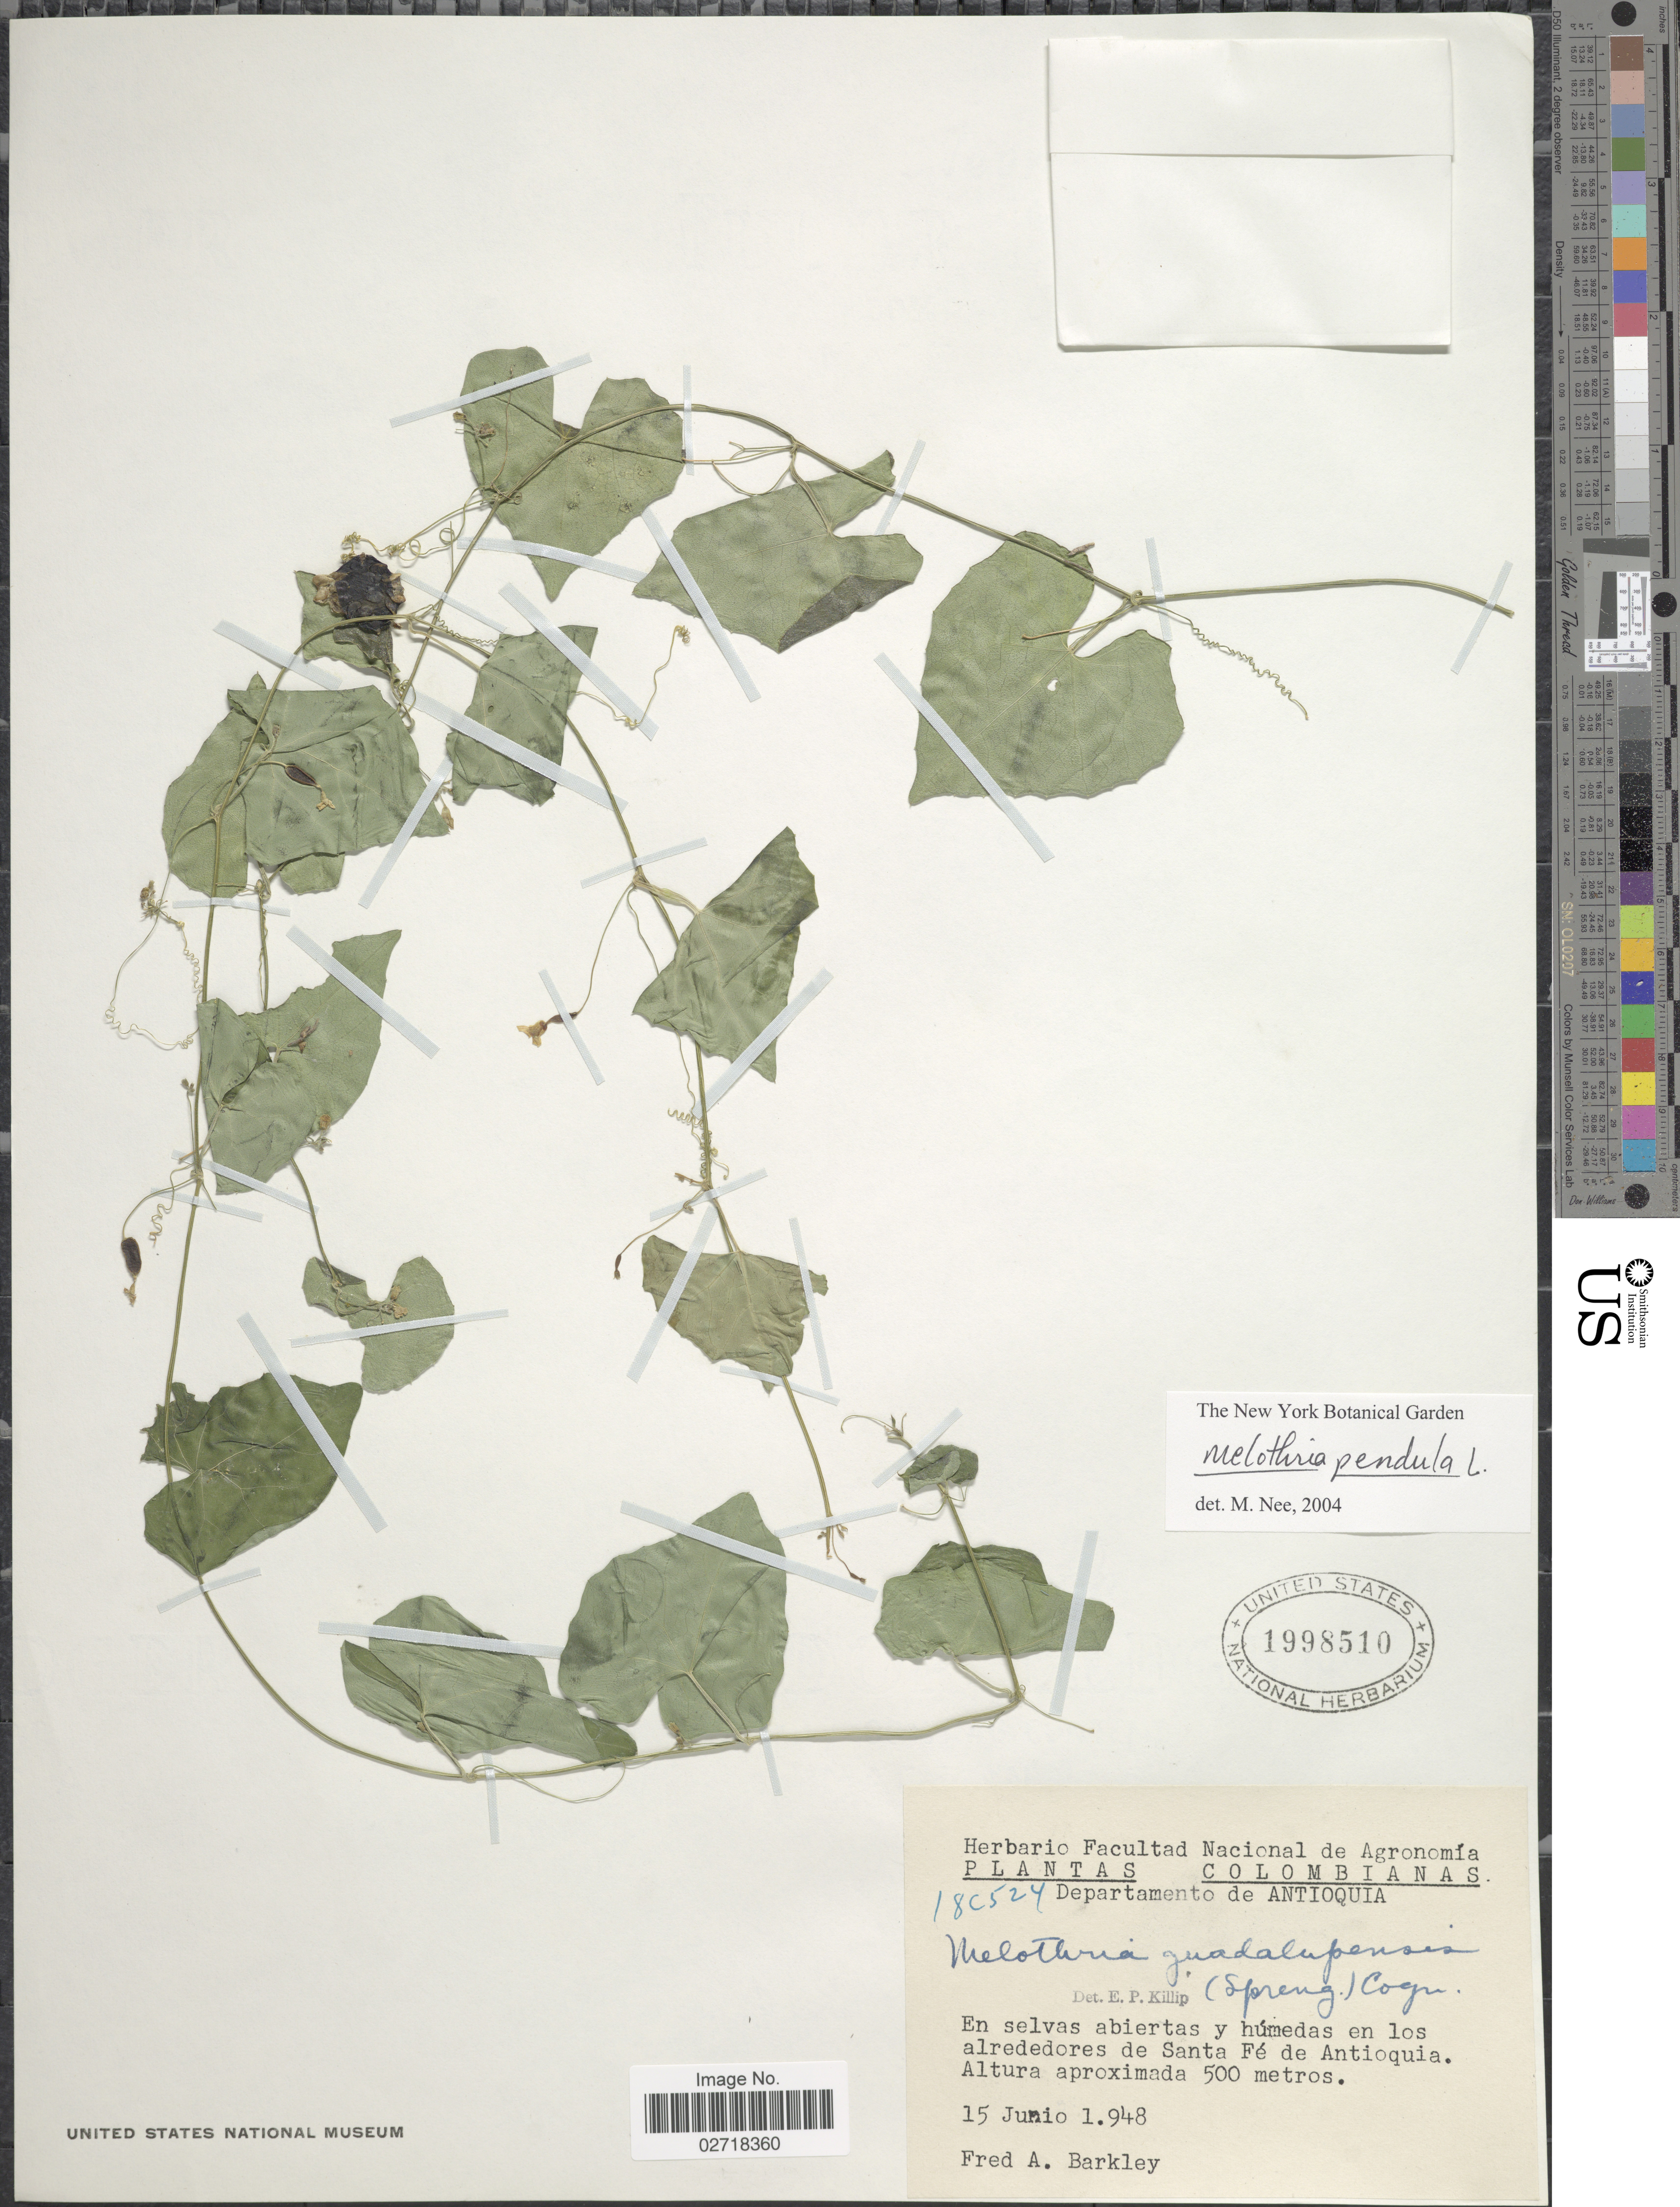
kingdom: Plantae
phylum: Tracheophyta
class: Magnoliopsida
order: Cucurbitales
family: Cucurbitaceae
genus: Melothria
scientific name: Melothria pendula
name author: L.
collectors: F. A. Barkley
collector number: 18C524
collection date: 1948-06-15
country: Colombia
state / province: Antioquia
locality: Alrededores de Santa Fe de Antioquia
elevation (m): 500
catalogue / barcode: US 1998510